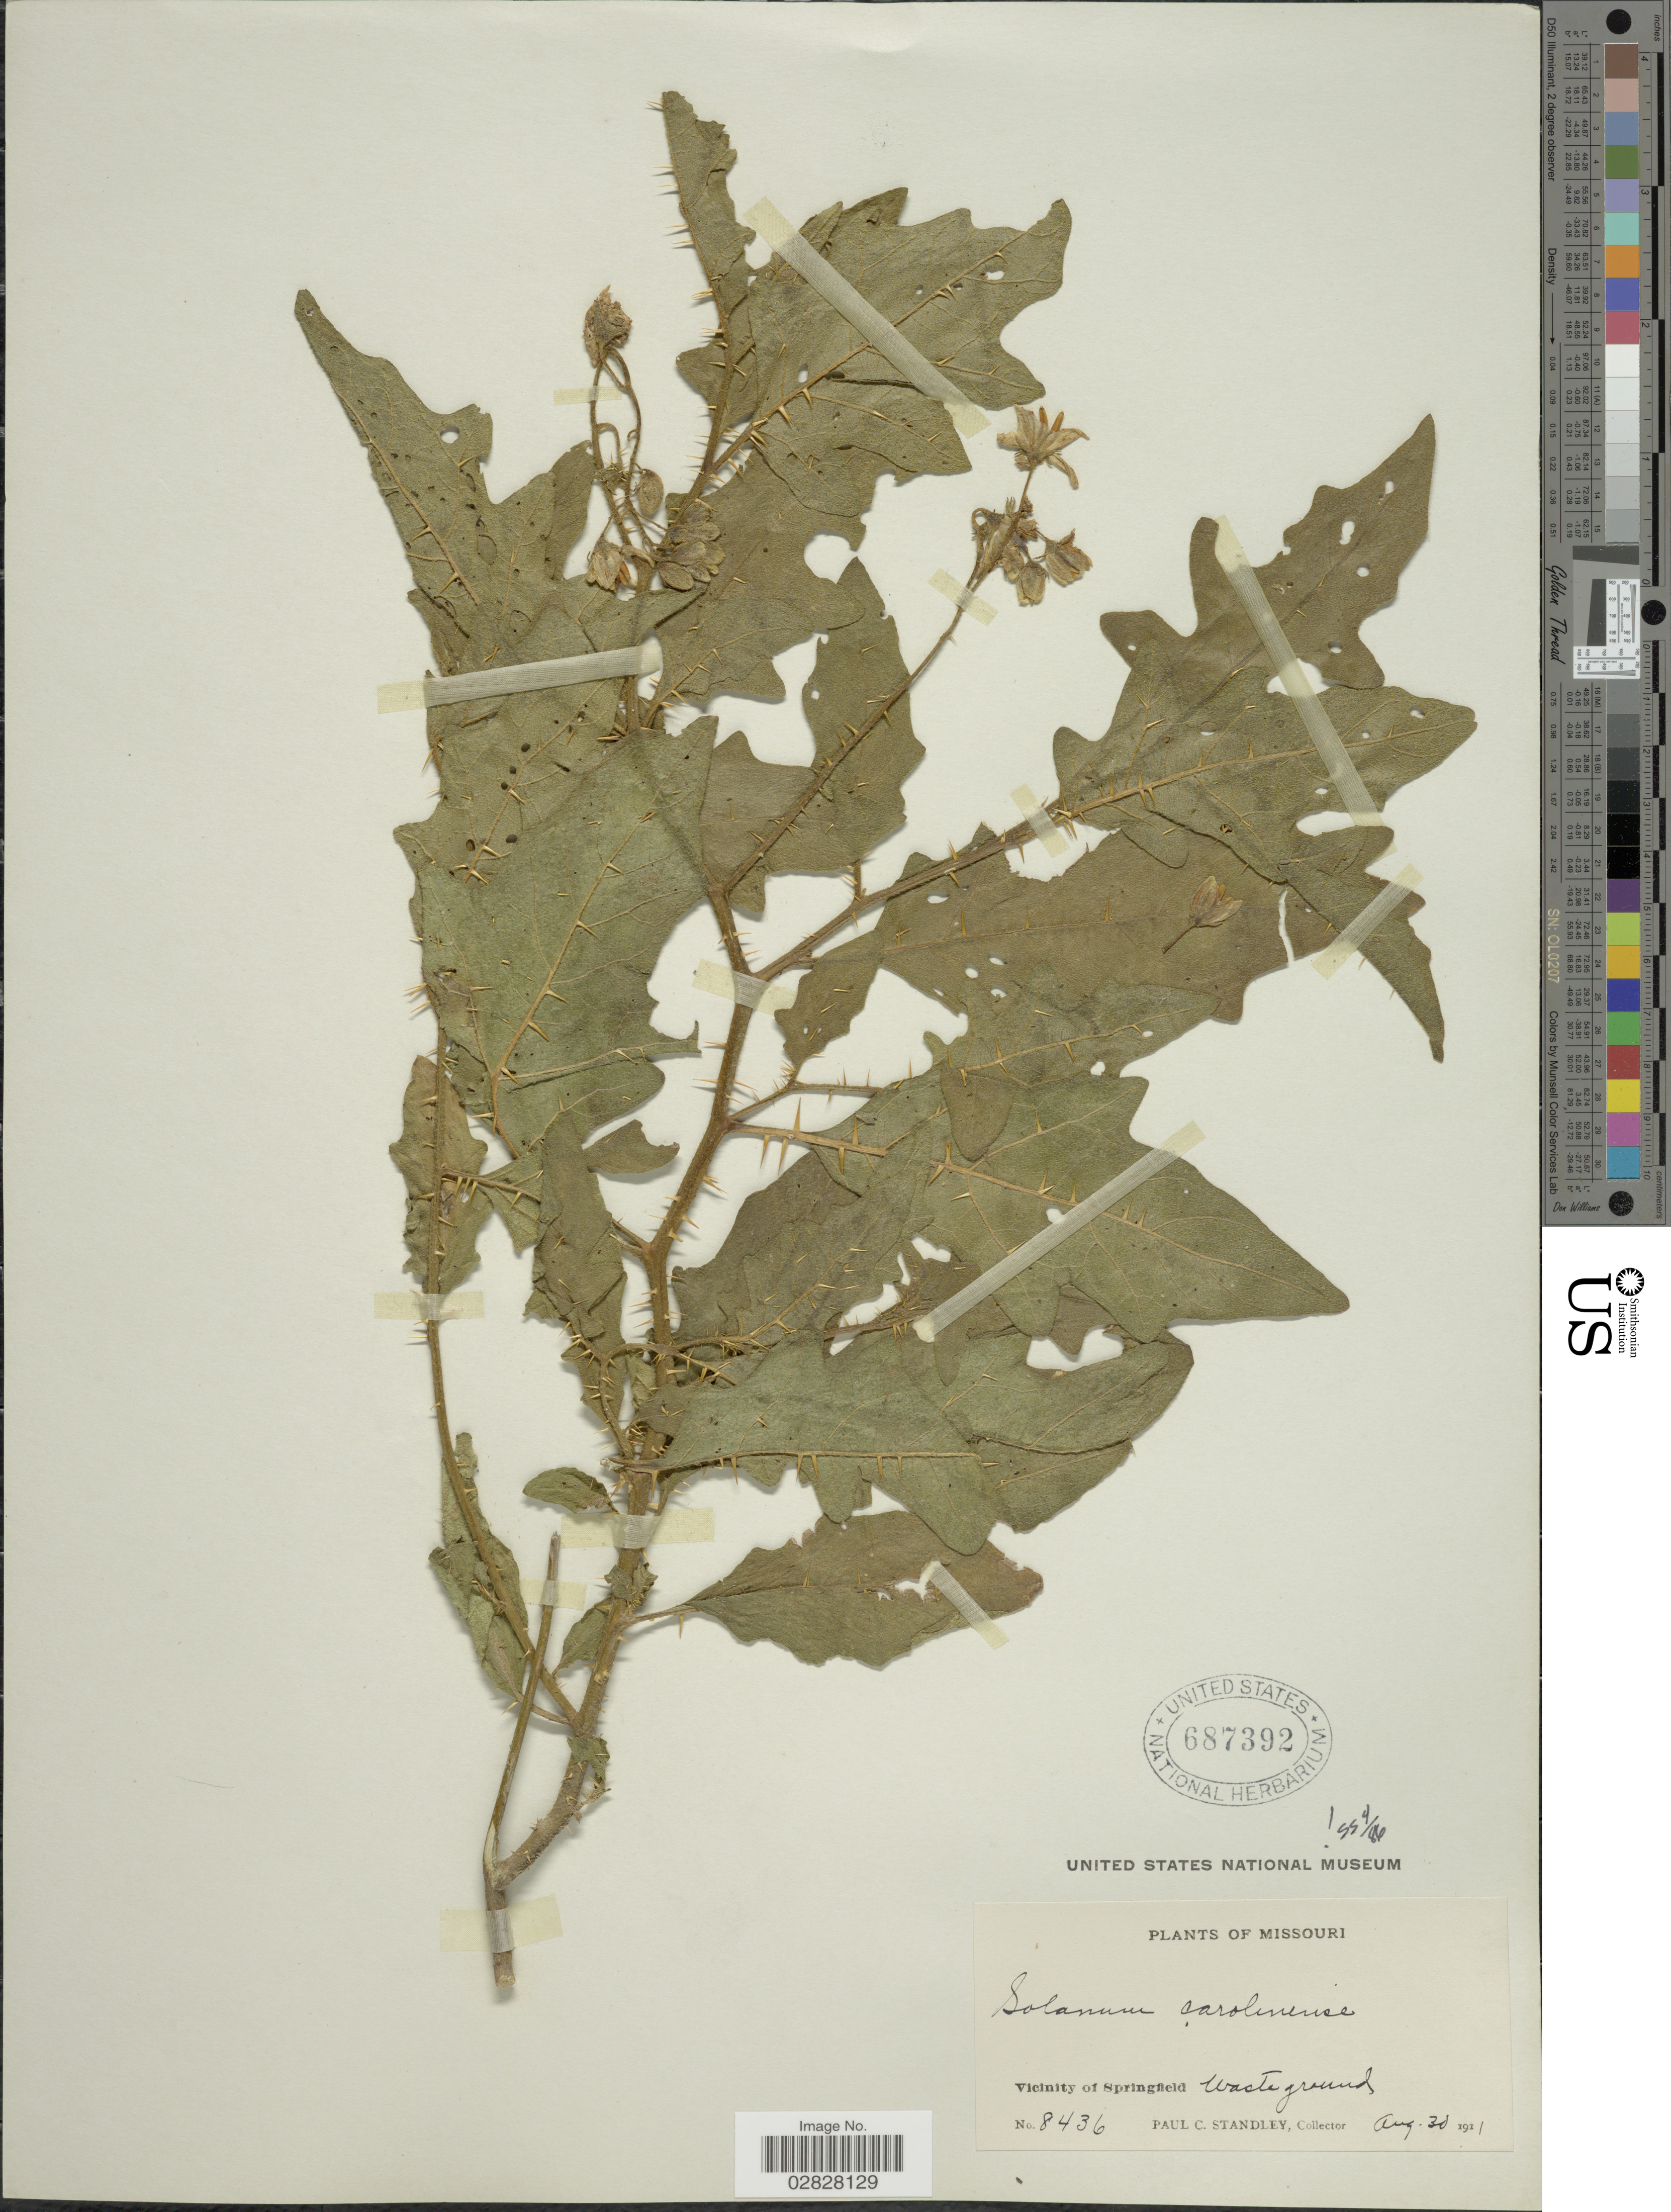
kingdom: Plantae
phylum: Tracheophyta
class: Magnoliopsida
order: Solanales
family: Solanaceae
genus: Solanum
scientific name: Solanum carolinense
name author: L.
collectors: P. C. Standley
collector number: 8436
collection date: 1911-08-30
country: United States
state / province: Missouri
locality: Vicinity of Springfield waste ground.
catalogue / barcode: US 687392